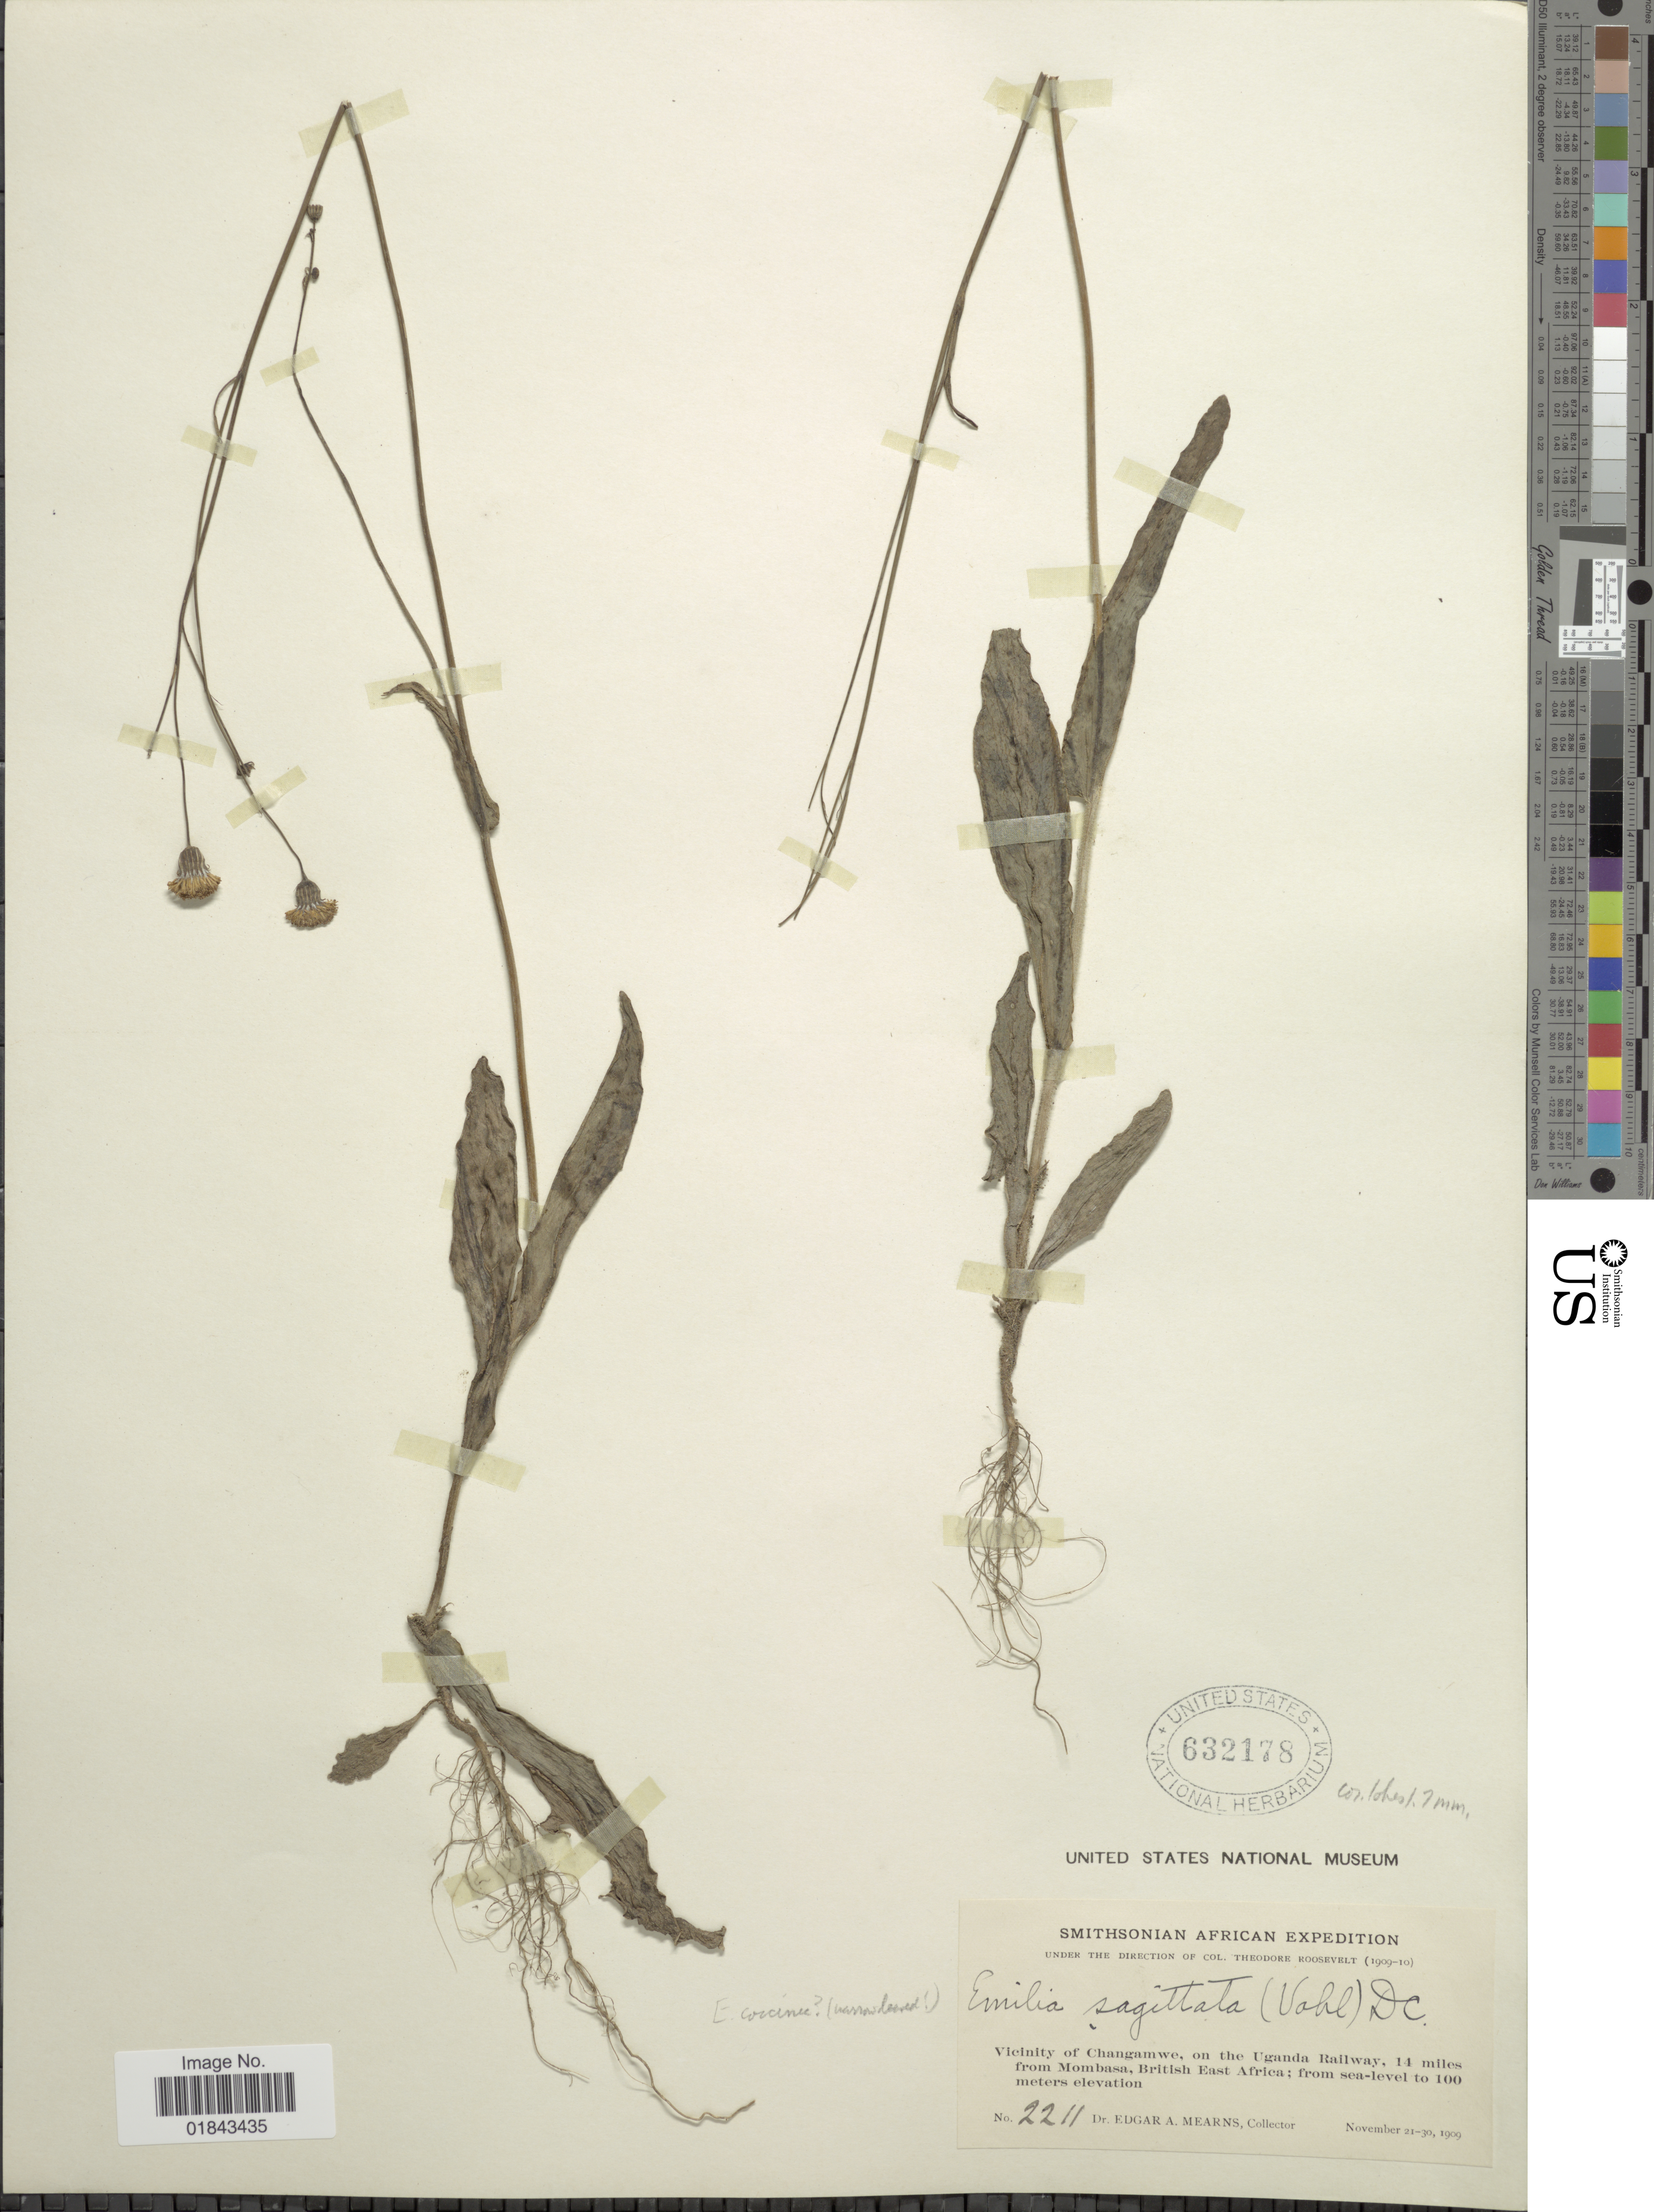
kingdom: Plantae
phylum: Tracheophyta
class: Magnoliopsida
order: Asterales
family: Asteraceae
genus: Emilia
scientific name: Emilia coccinea (Sims) Sweet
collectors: E. A. Mearns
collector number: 2211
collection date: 1909-11-21/1909-11-30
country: Kenya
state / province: Mombasa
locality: Vicinity of Changamwe, on the Uganda Railway, 14 miles from Mombasa, British East Africa.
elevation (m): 100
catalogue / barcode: US 632178